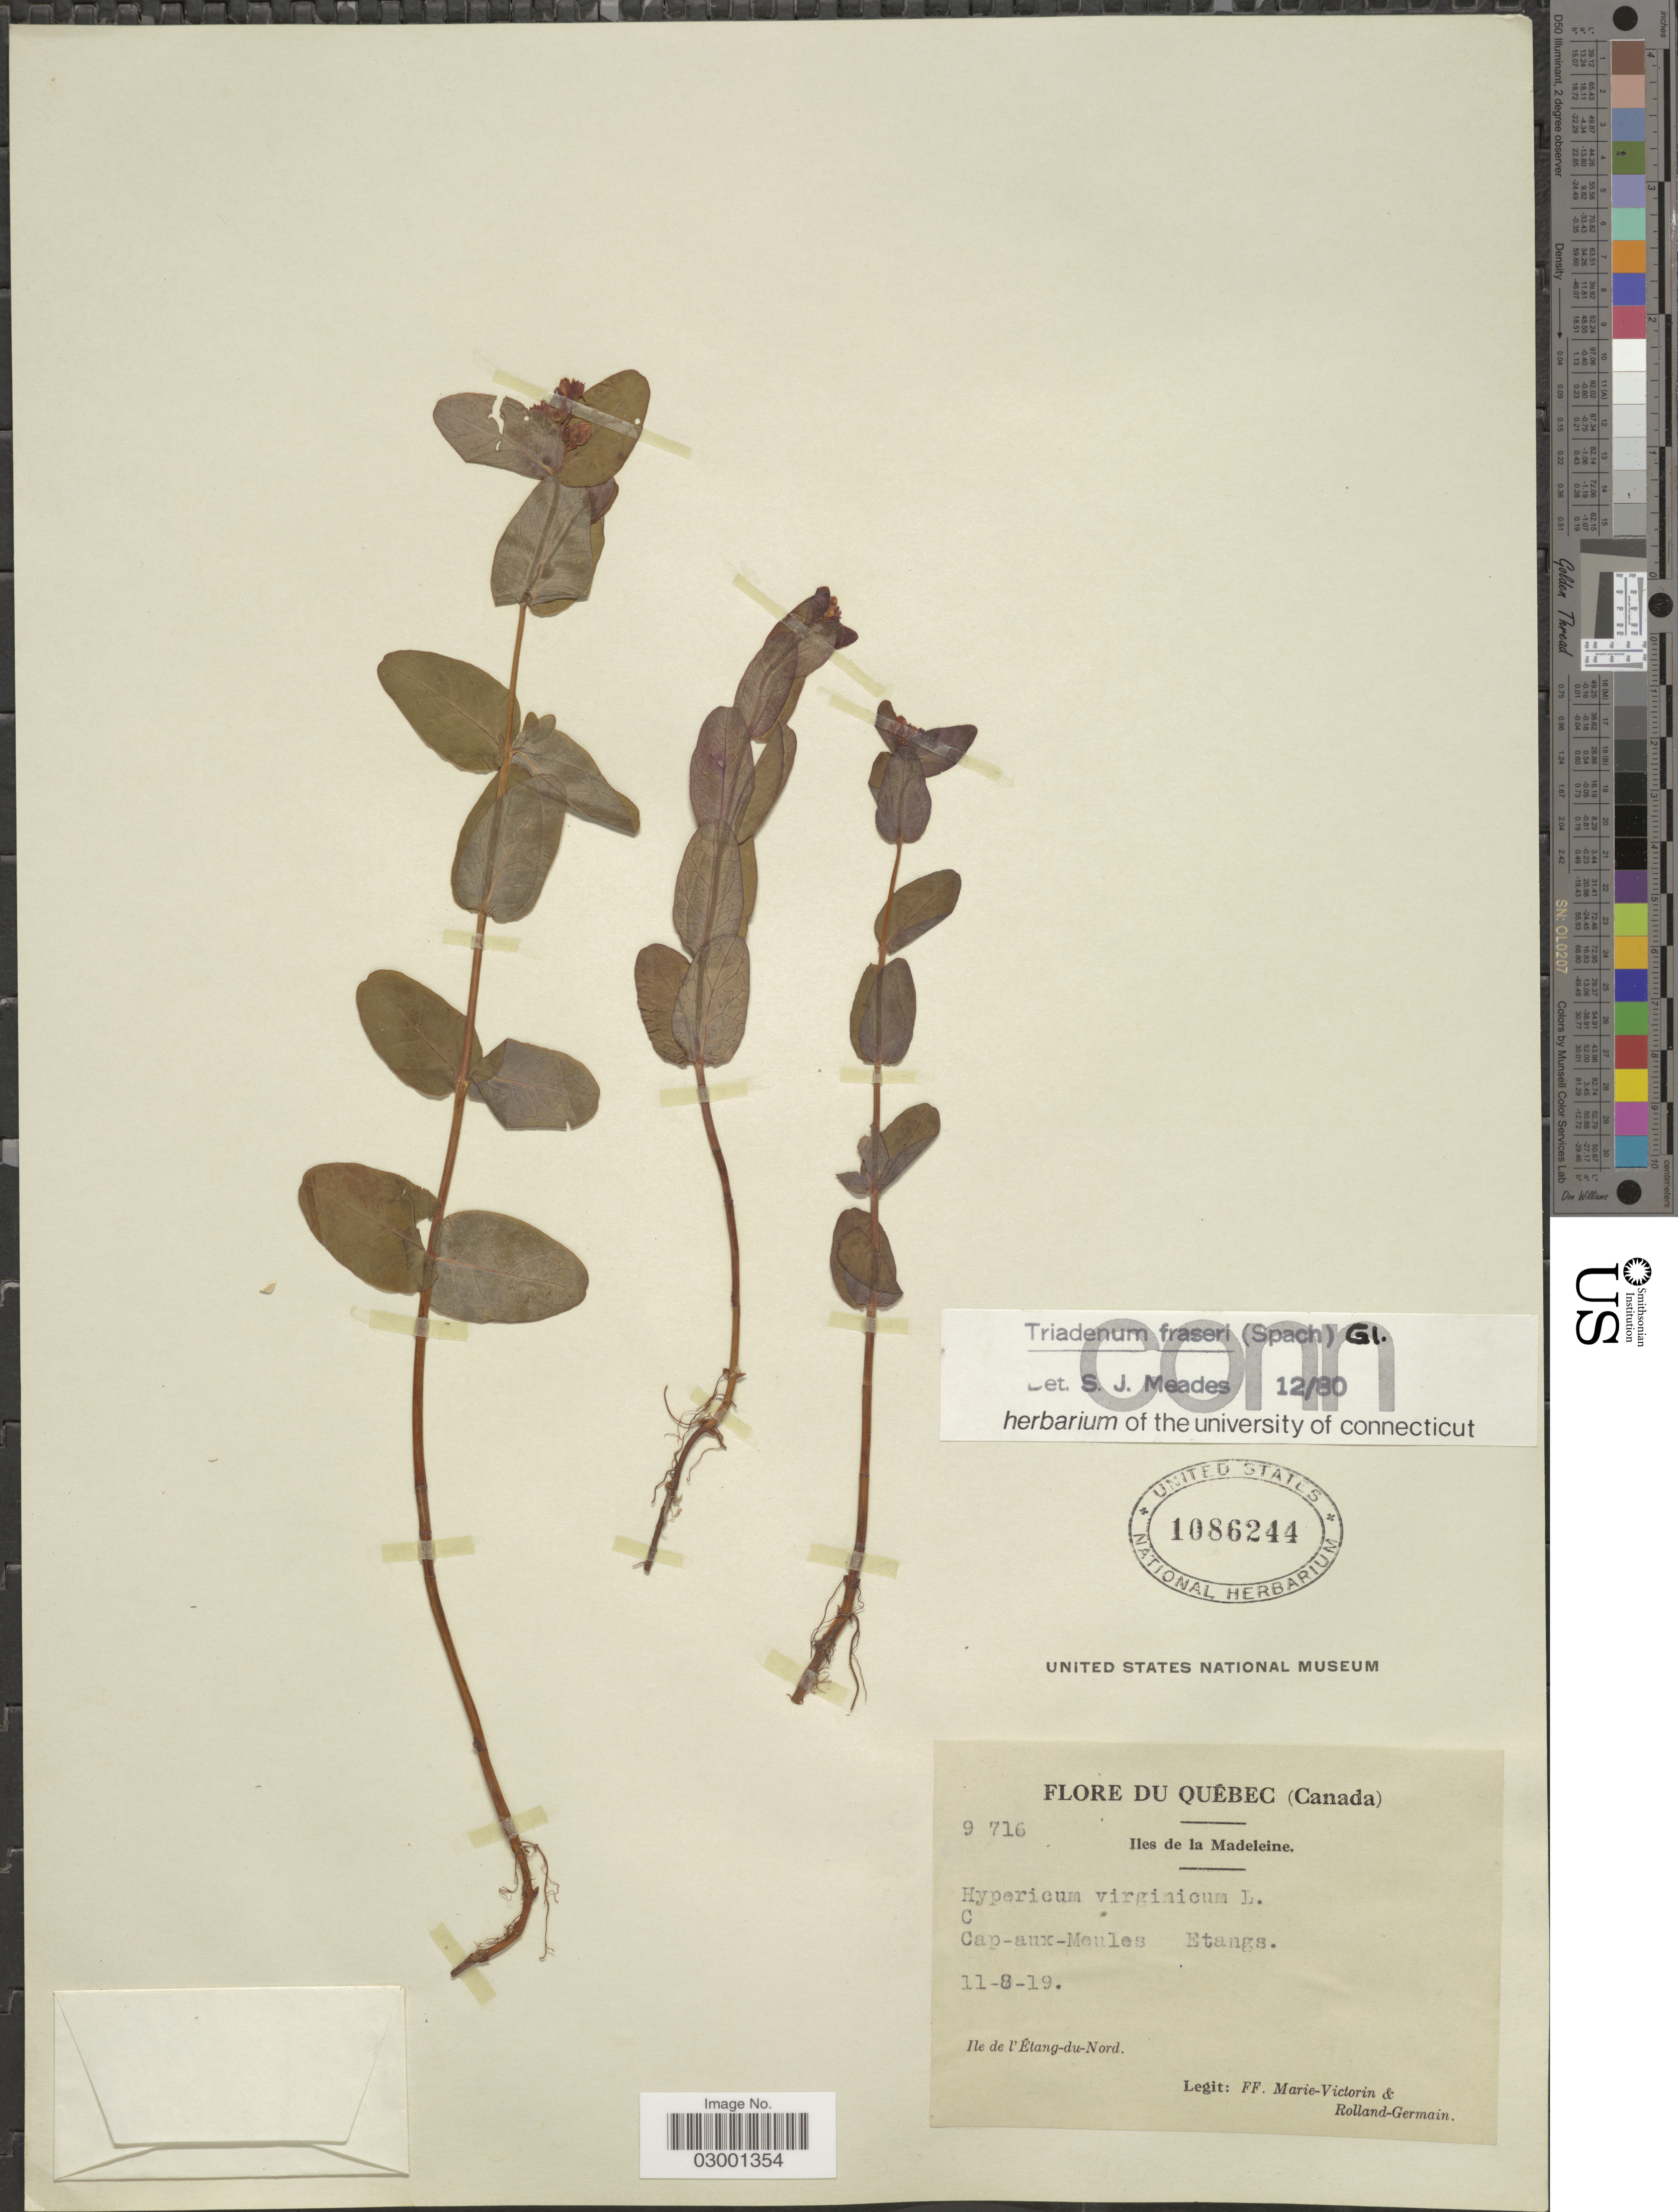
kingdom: Plantae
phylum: Tracheophyta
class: Magnoliopsida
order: Malpighiales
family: Hypericaceae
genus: Hypericum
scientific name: Hypericum fraseri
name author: Steud.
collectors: F. Marie-Victorin & Rolland-Germain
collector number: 9716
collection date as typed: Transcribed d/m/y: 11/8/19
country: Canada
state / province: Quebec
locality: Iles de la Madeleine. Cap-aux-Meules Etangs. Ile de l'Étang-du-Nord.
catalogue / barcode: US 1086244